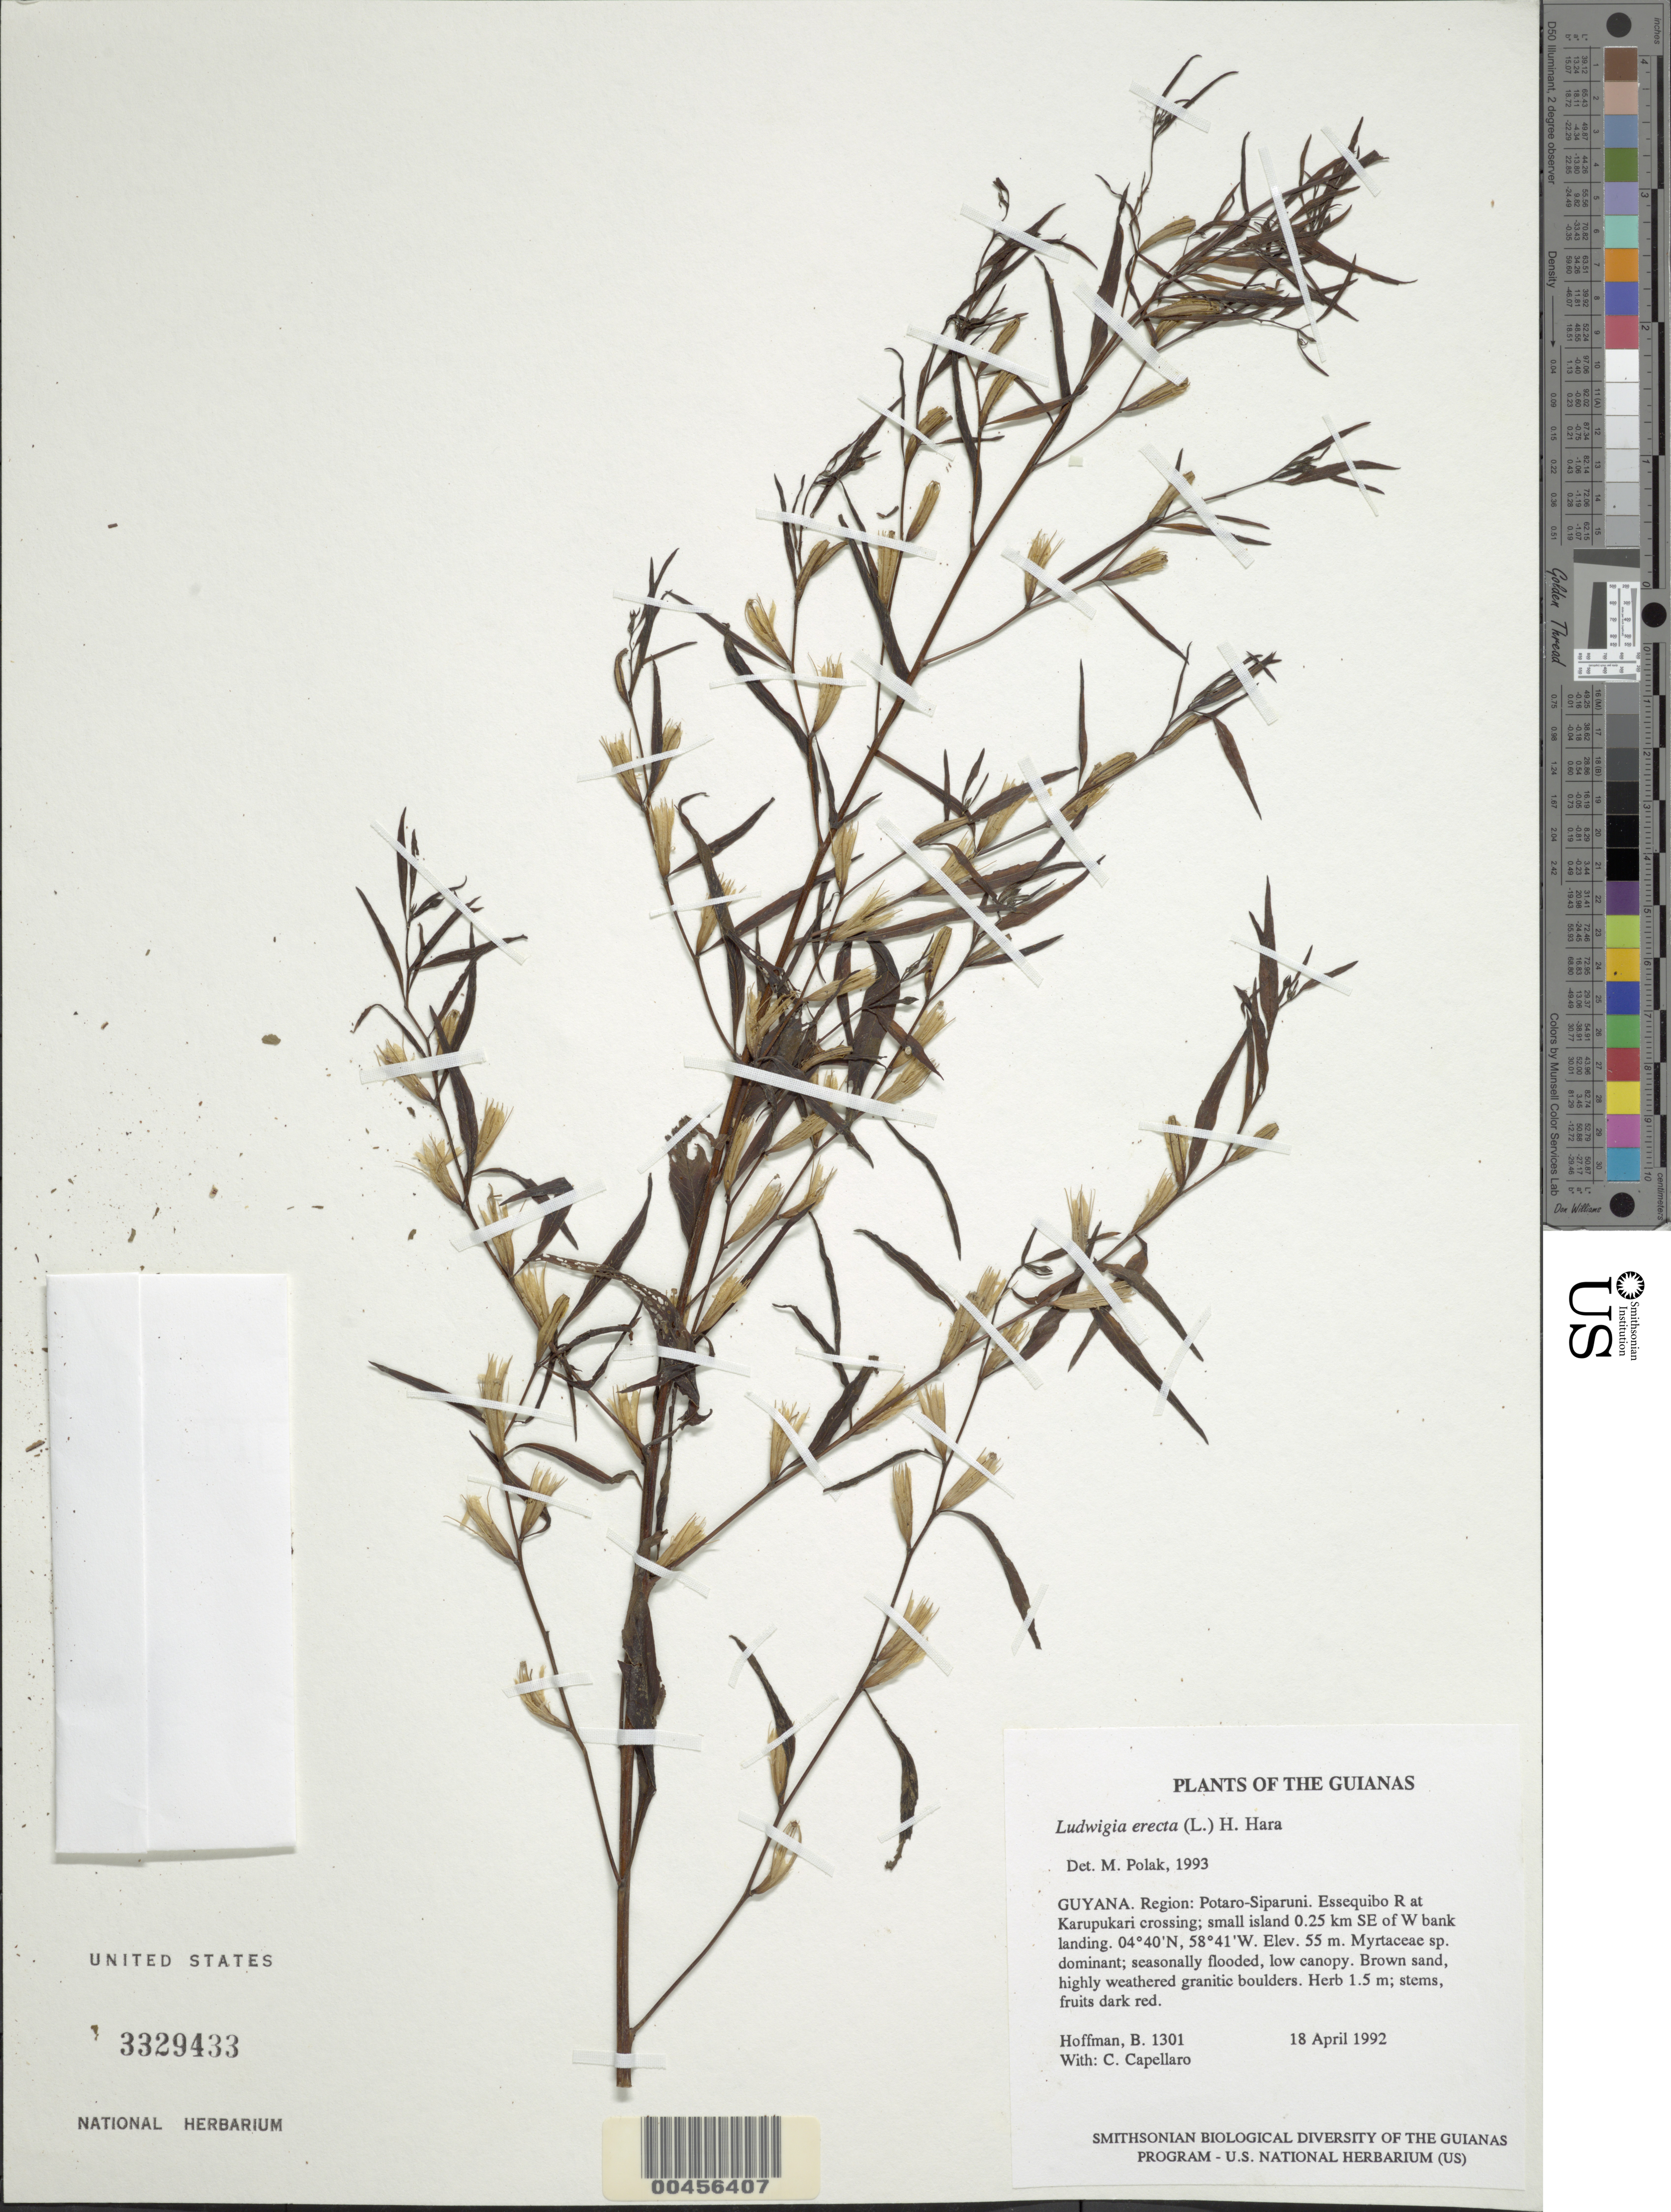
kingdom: Plantae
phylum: Tracheophyta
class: Magnoliopsida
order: Myrtales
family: Onagraceae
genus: Ludwigia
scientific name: Ludwigia erecta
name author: (L.) H. Hara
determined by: Zardini, E. M.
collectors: B. Hoffman & C. Capellaro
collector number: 1301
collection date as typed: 18 April 1992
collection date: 1992-04-18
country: Guyana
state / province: Potaro-Siparuni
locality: Essequibo River at Karupukari crossing; beach on Indian House island, 1 km N. Iwokrama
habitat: Myrtaceae sp. dominant; seasonally flooded, low canopy. Brown sand, highly weathered granitic boulders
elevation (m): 55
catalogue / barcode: US 3329433